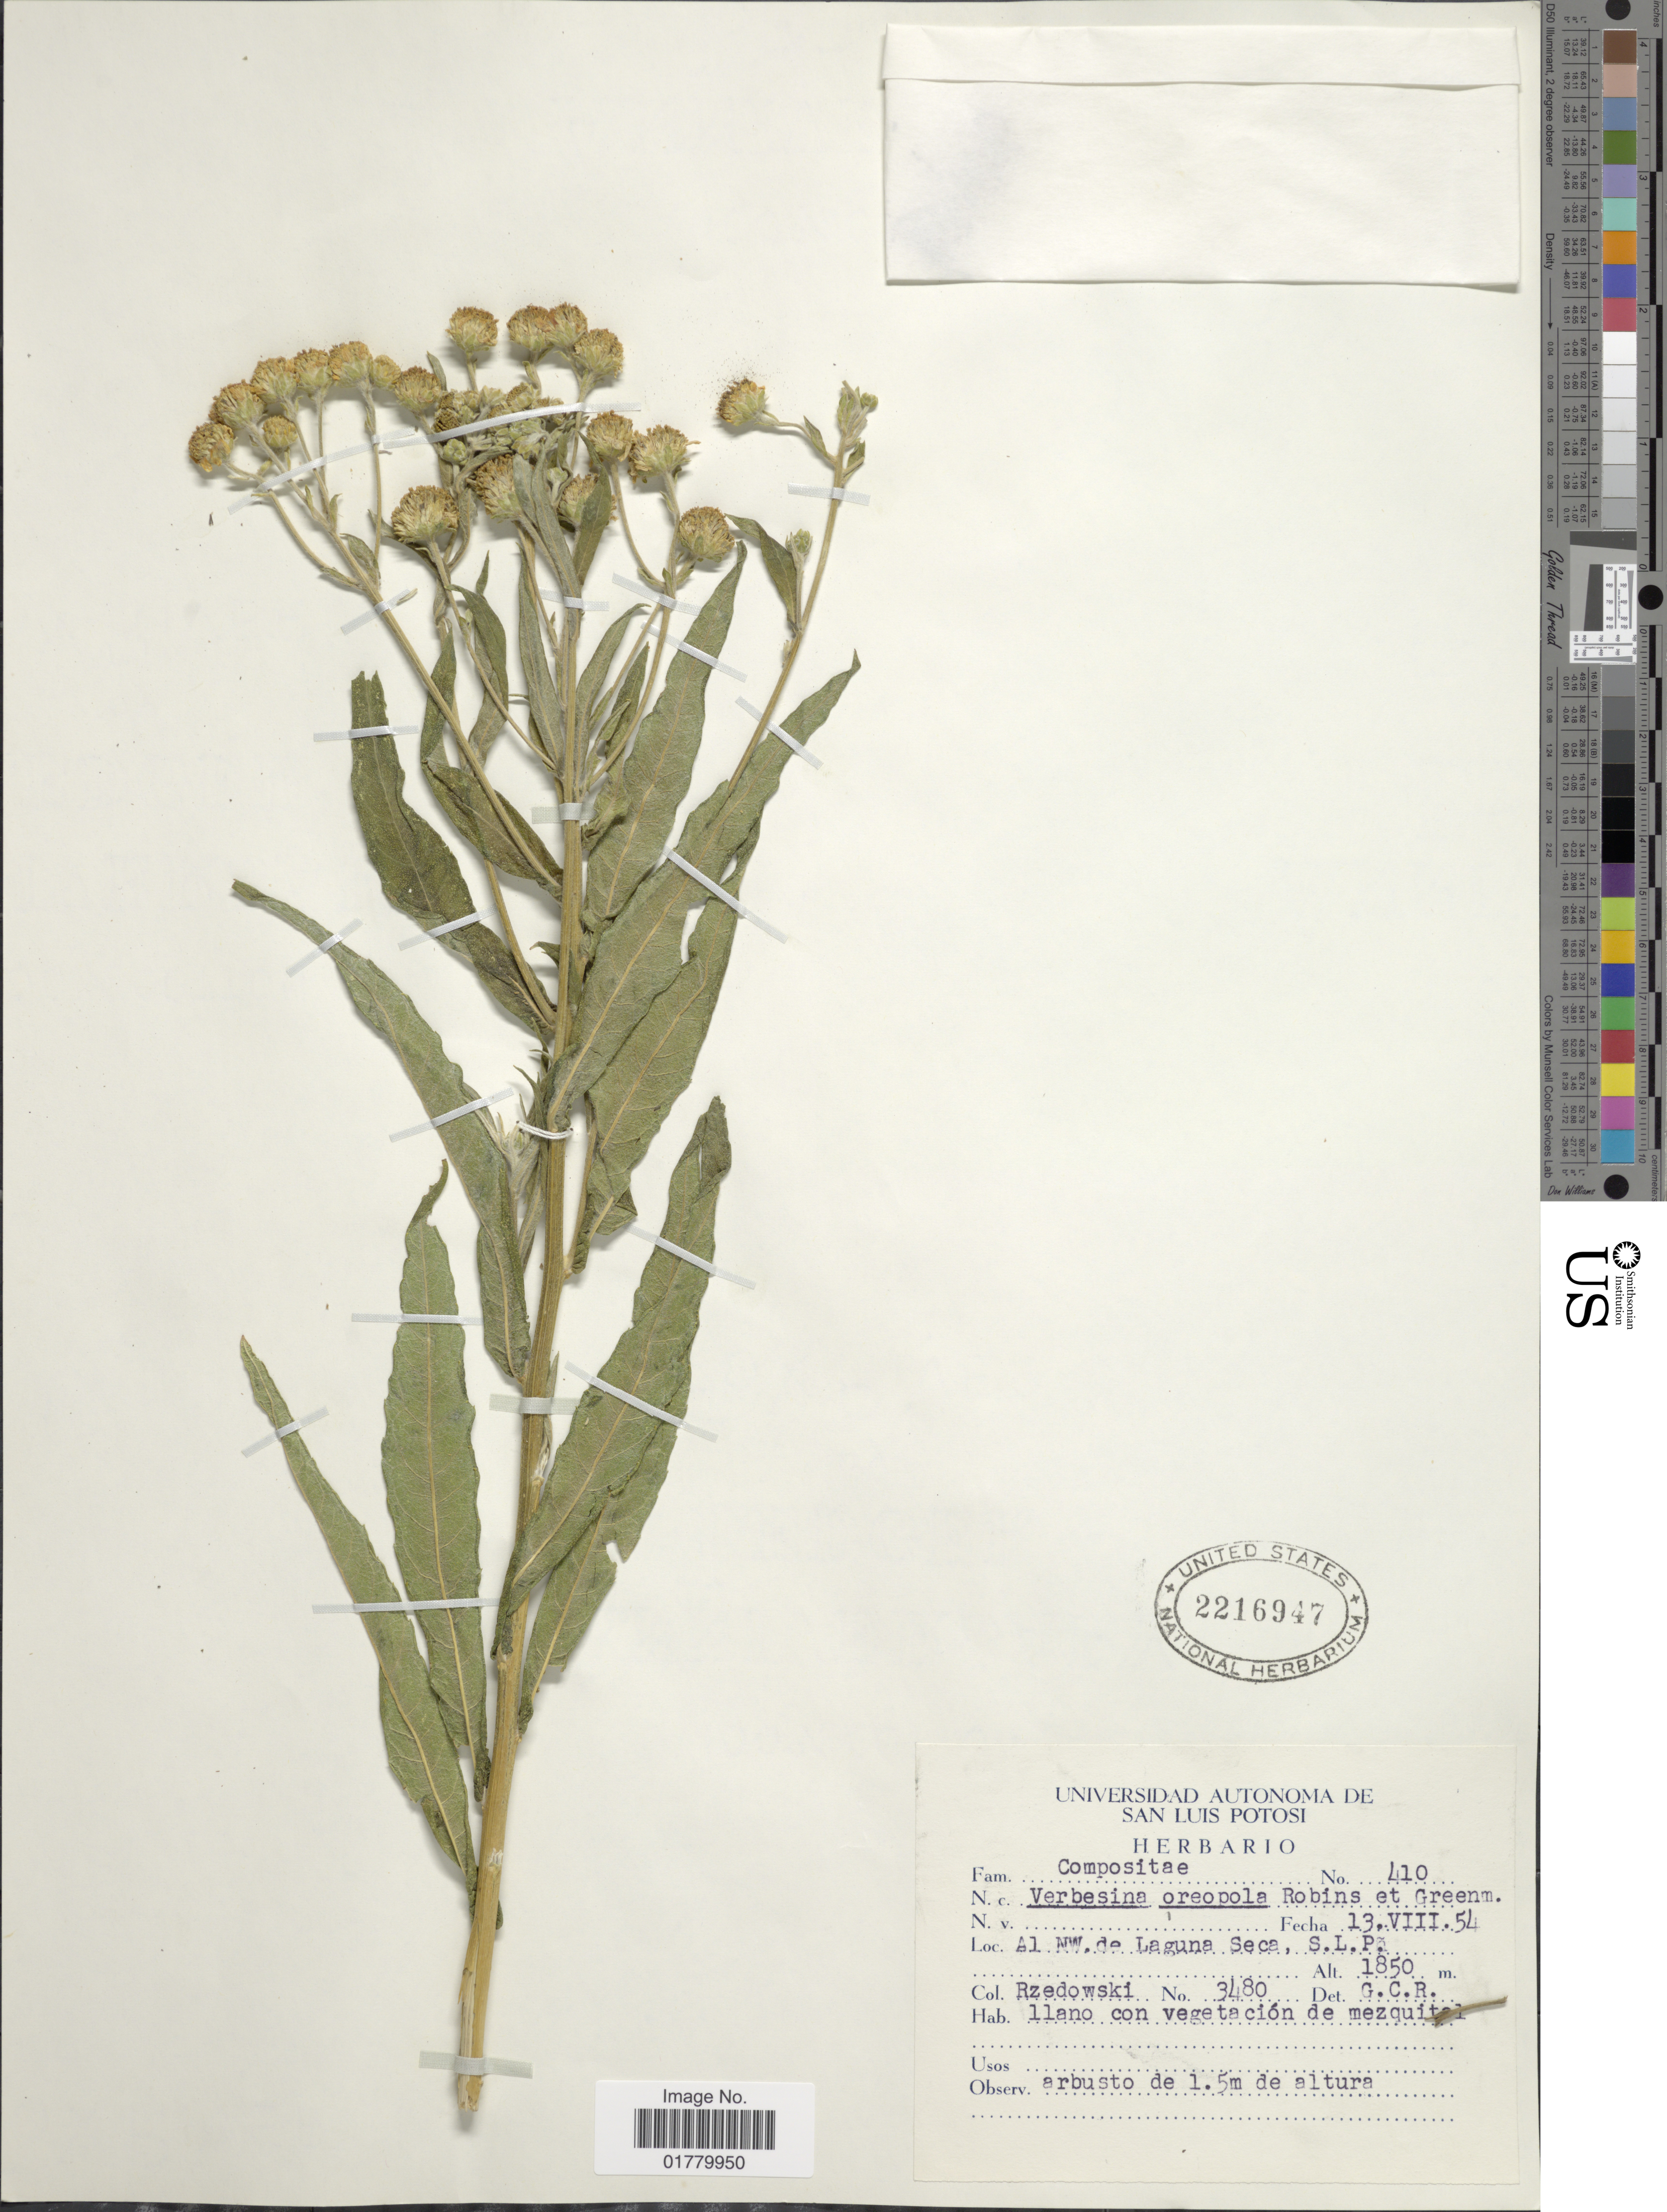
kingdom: Plantae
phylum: Tracheophyta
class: Magnoliopsida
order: Asterales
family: Asteraceae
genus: Verbesina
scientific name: Verbesina oreopola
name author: B.L. Rob. & Greenm.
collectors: Rzedowski, --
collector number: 3480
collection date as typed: Transcribed d/m/y: 13/8/54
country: Mexico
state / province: San Luis Potosí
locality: Al NW de Laguna Seca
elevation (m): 1850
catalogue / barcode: US 2216947